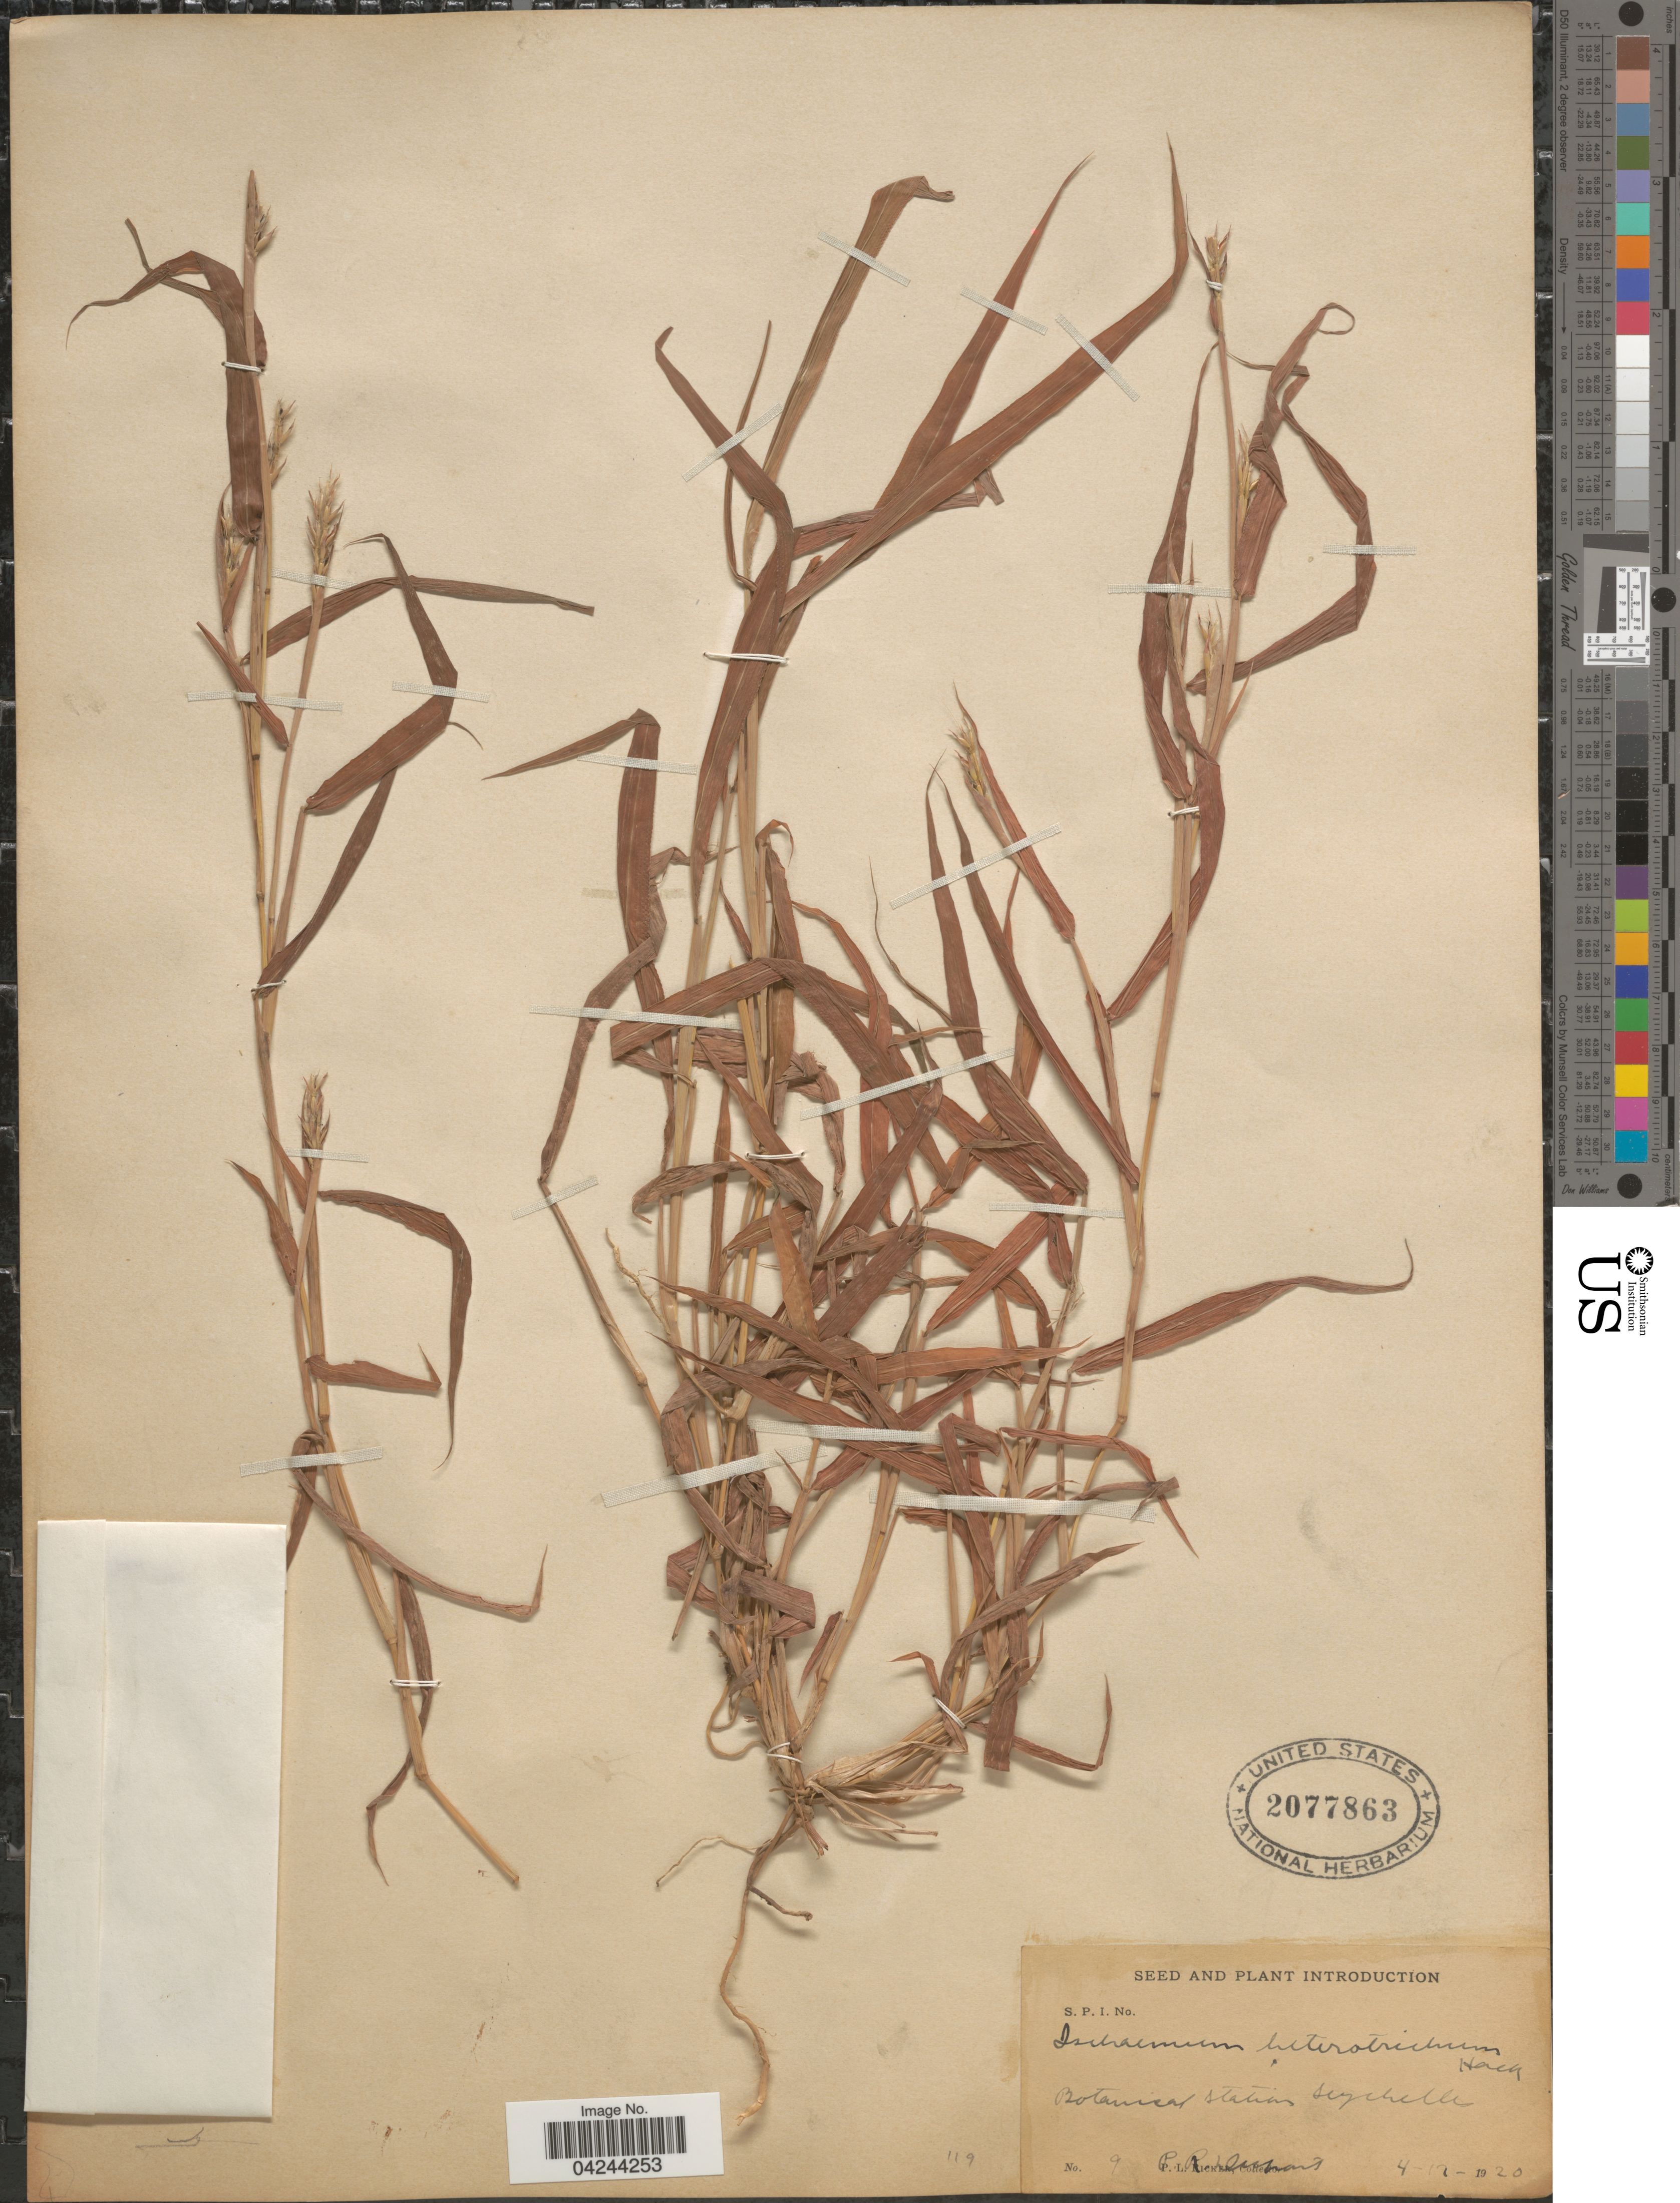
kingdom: Plantae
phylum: Tracheophyta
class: Liliopsida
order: Poales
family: Poaceae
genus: Ischaemum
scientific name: Ischaemum heterotrichum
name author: Hack.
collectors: P. Dupart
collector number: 9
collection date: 1920-12-04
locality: Botanical Station [illegible text].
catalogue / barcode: US 2077863